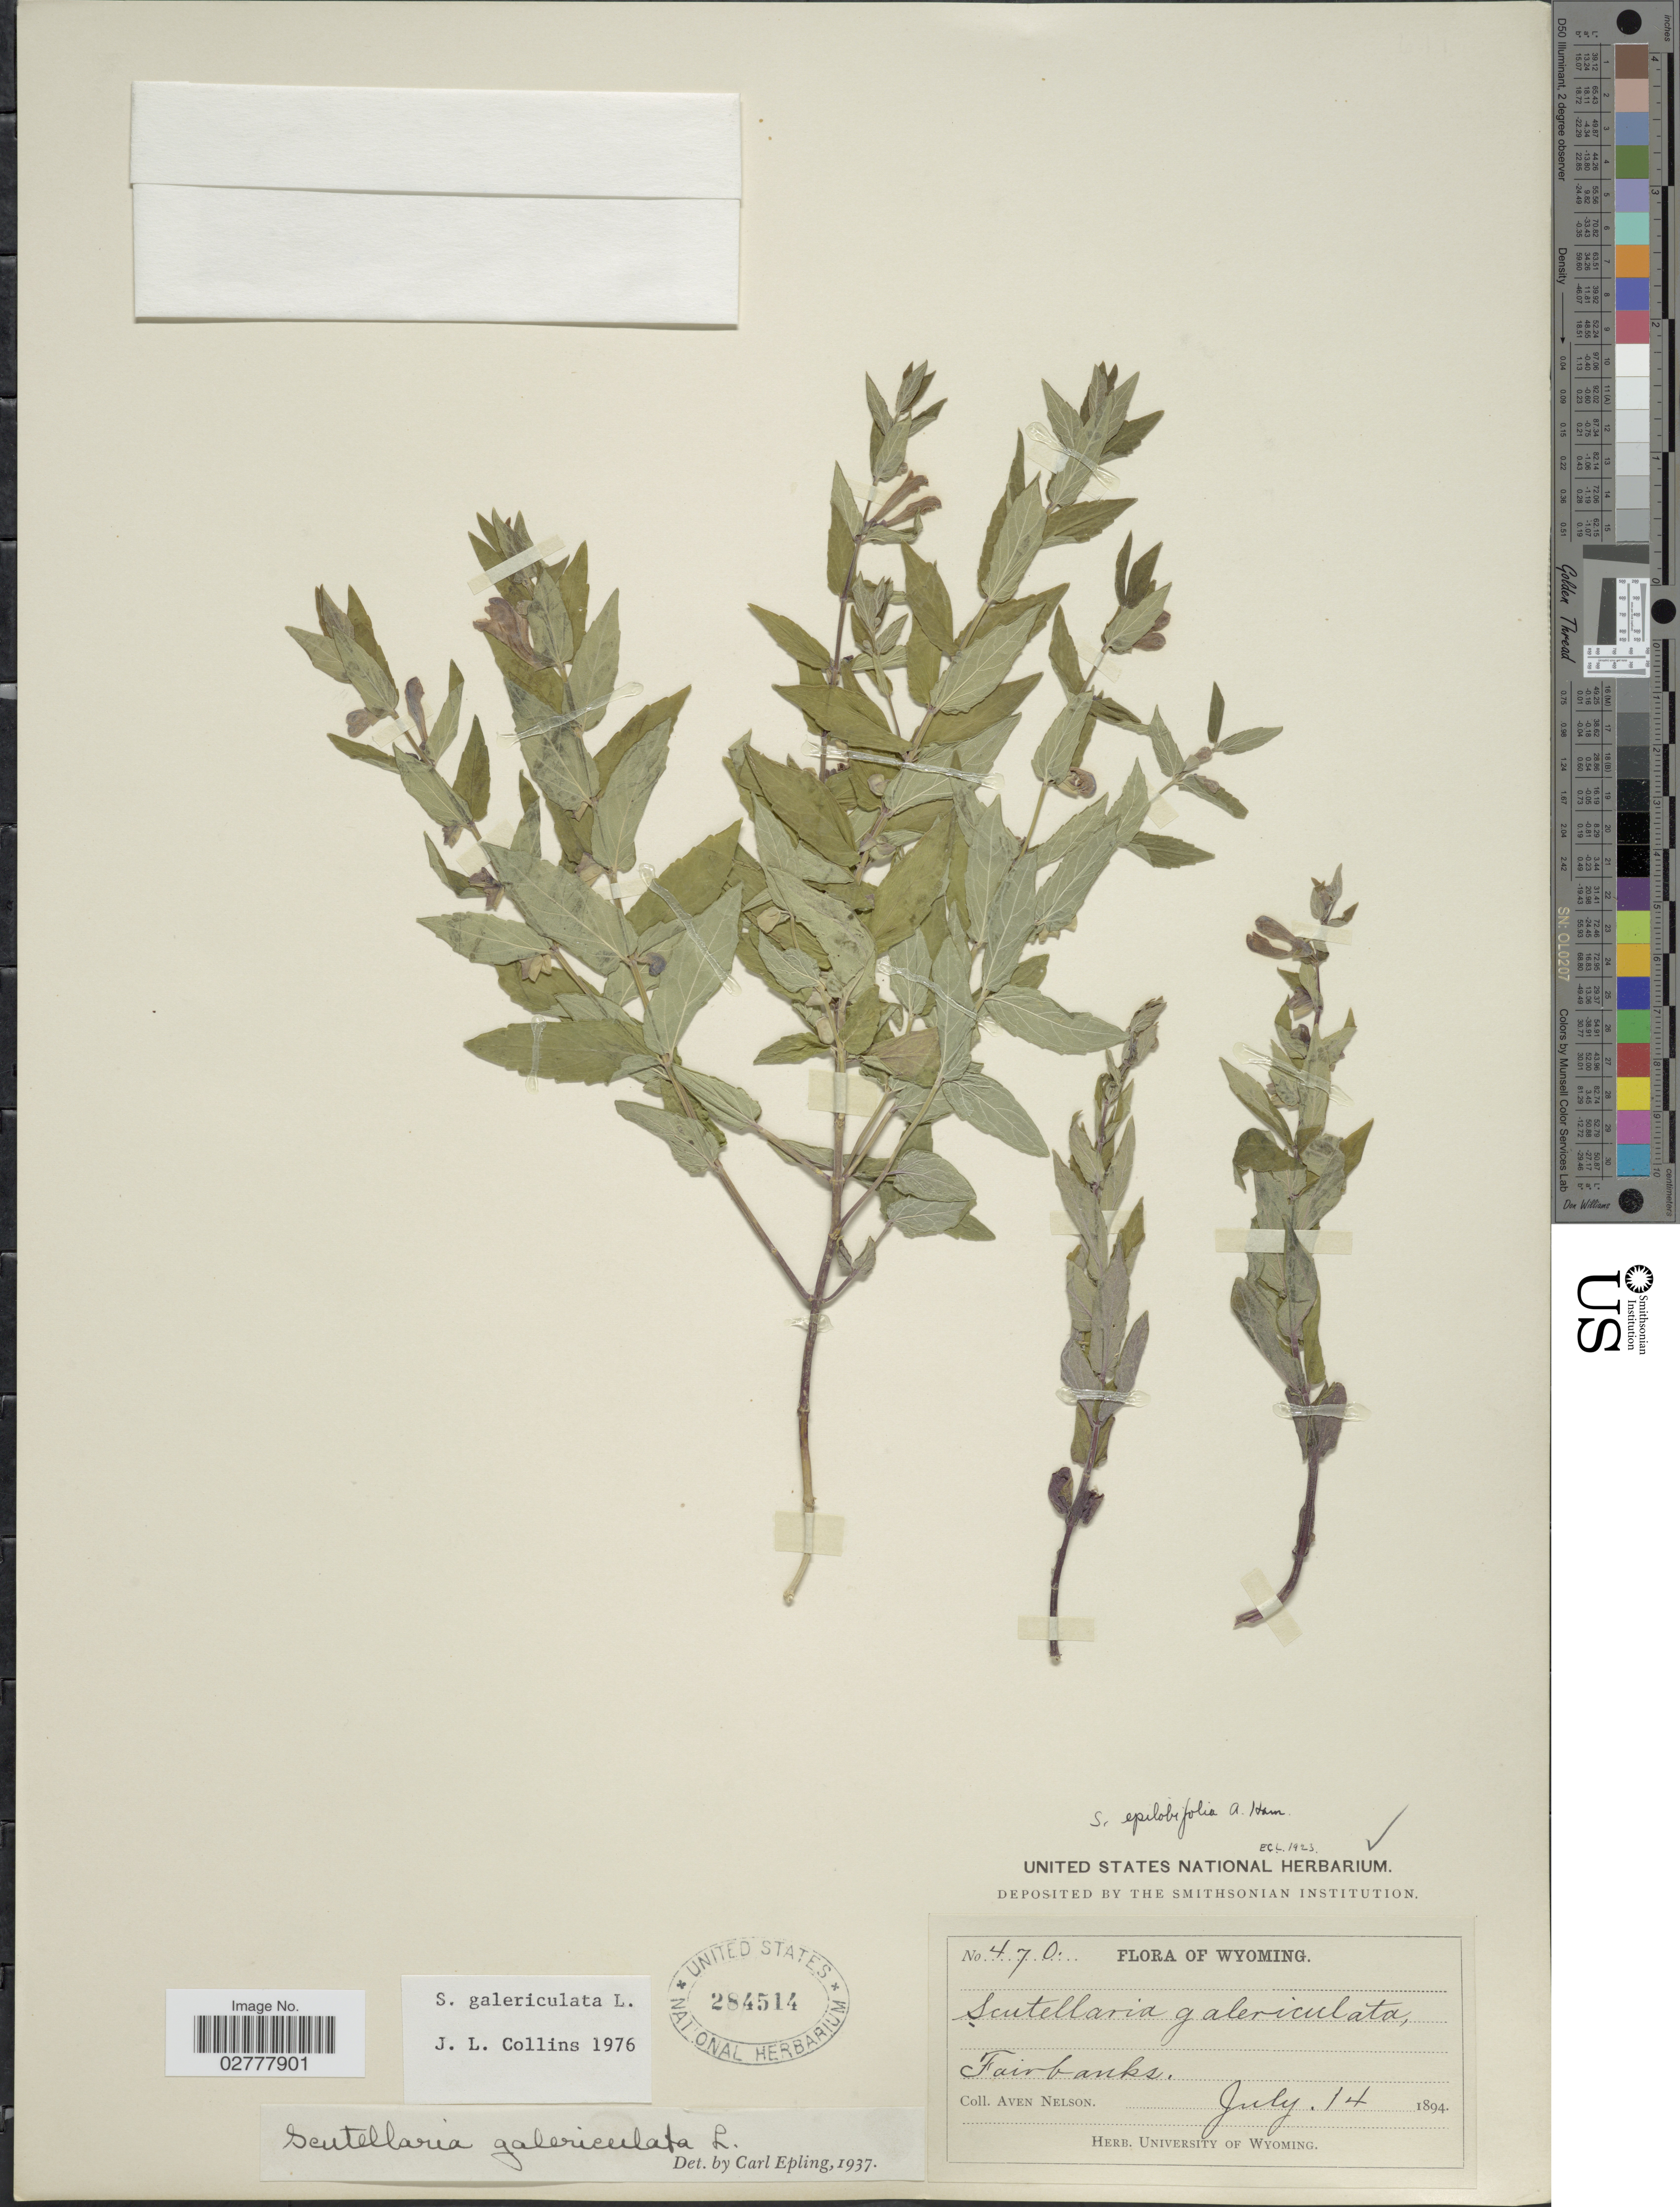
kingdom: Plantae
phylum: Tracheophyta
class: Magnoliopsida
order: Lamiales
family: Lamiaceae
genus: Scutellaria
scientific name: Scutellaria galericulata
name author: L.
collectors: A. Nelson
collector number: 470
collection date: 1894-07-14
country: United States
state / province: Wyoming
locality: Fairbanks.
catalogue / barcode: US 284514